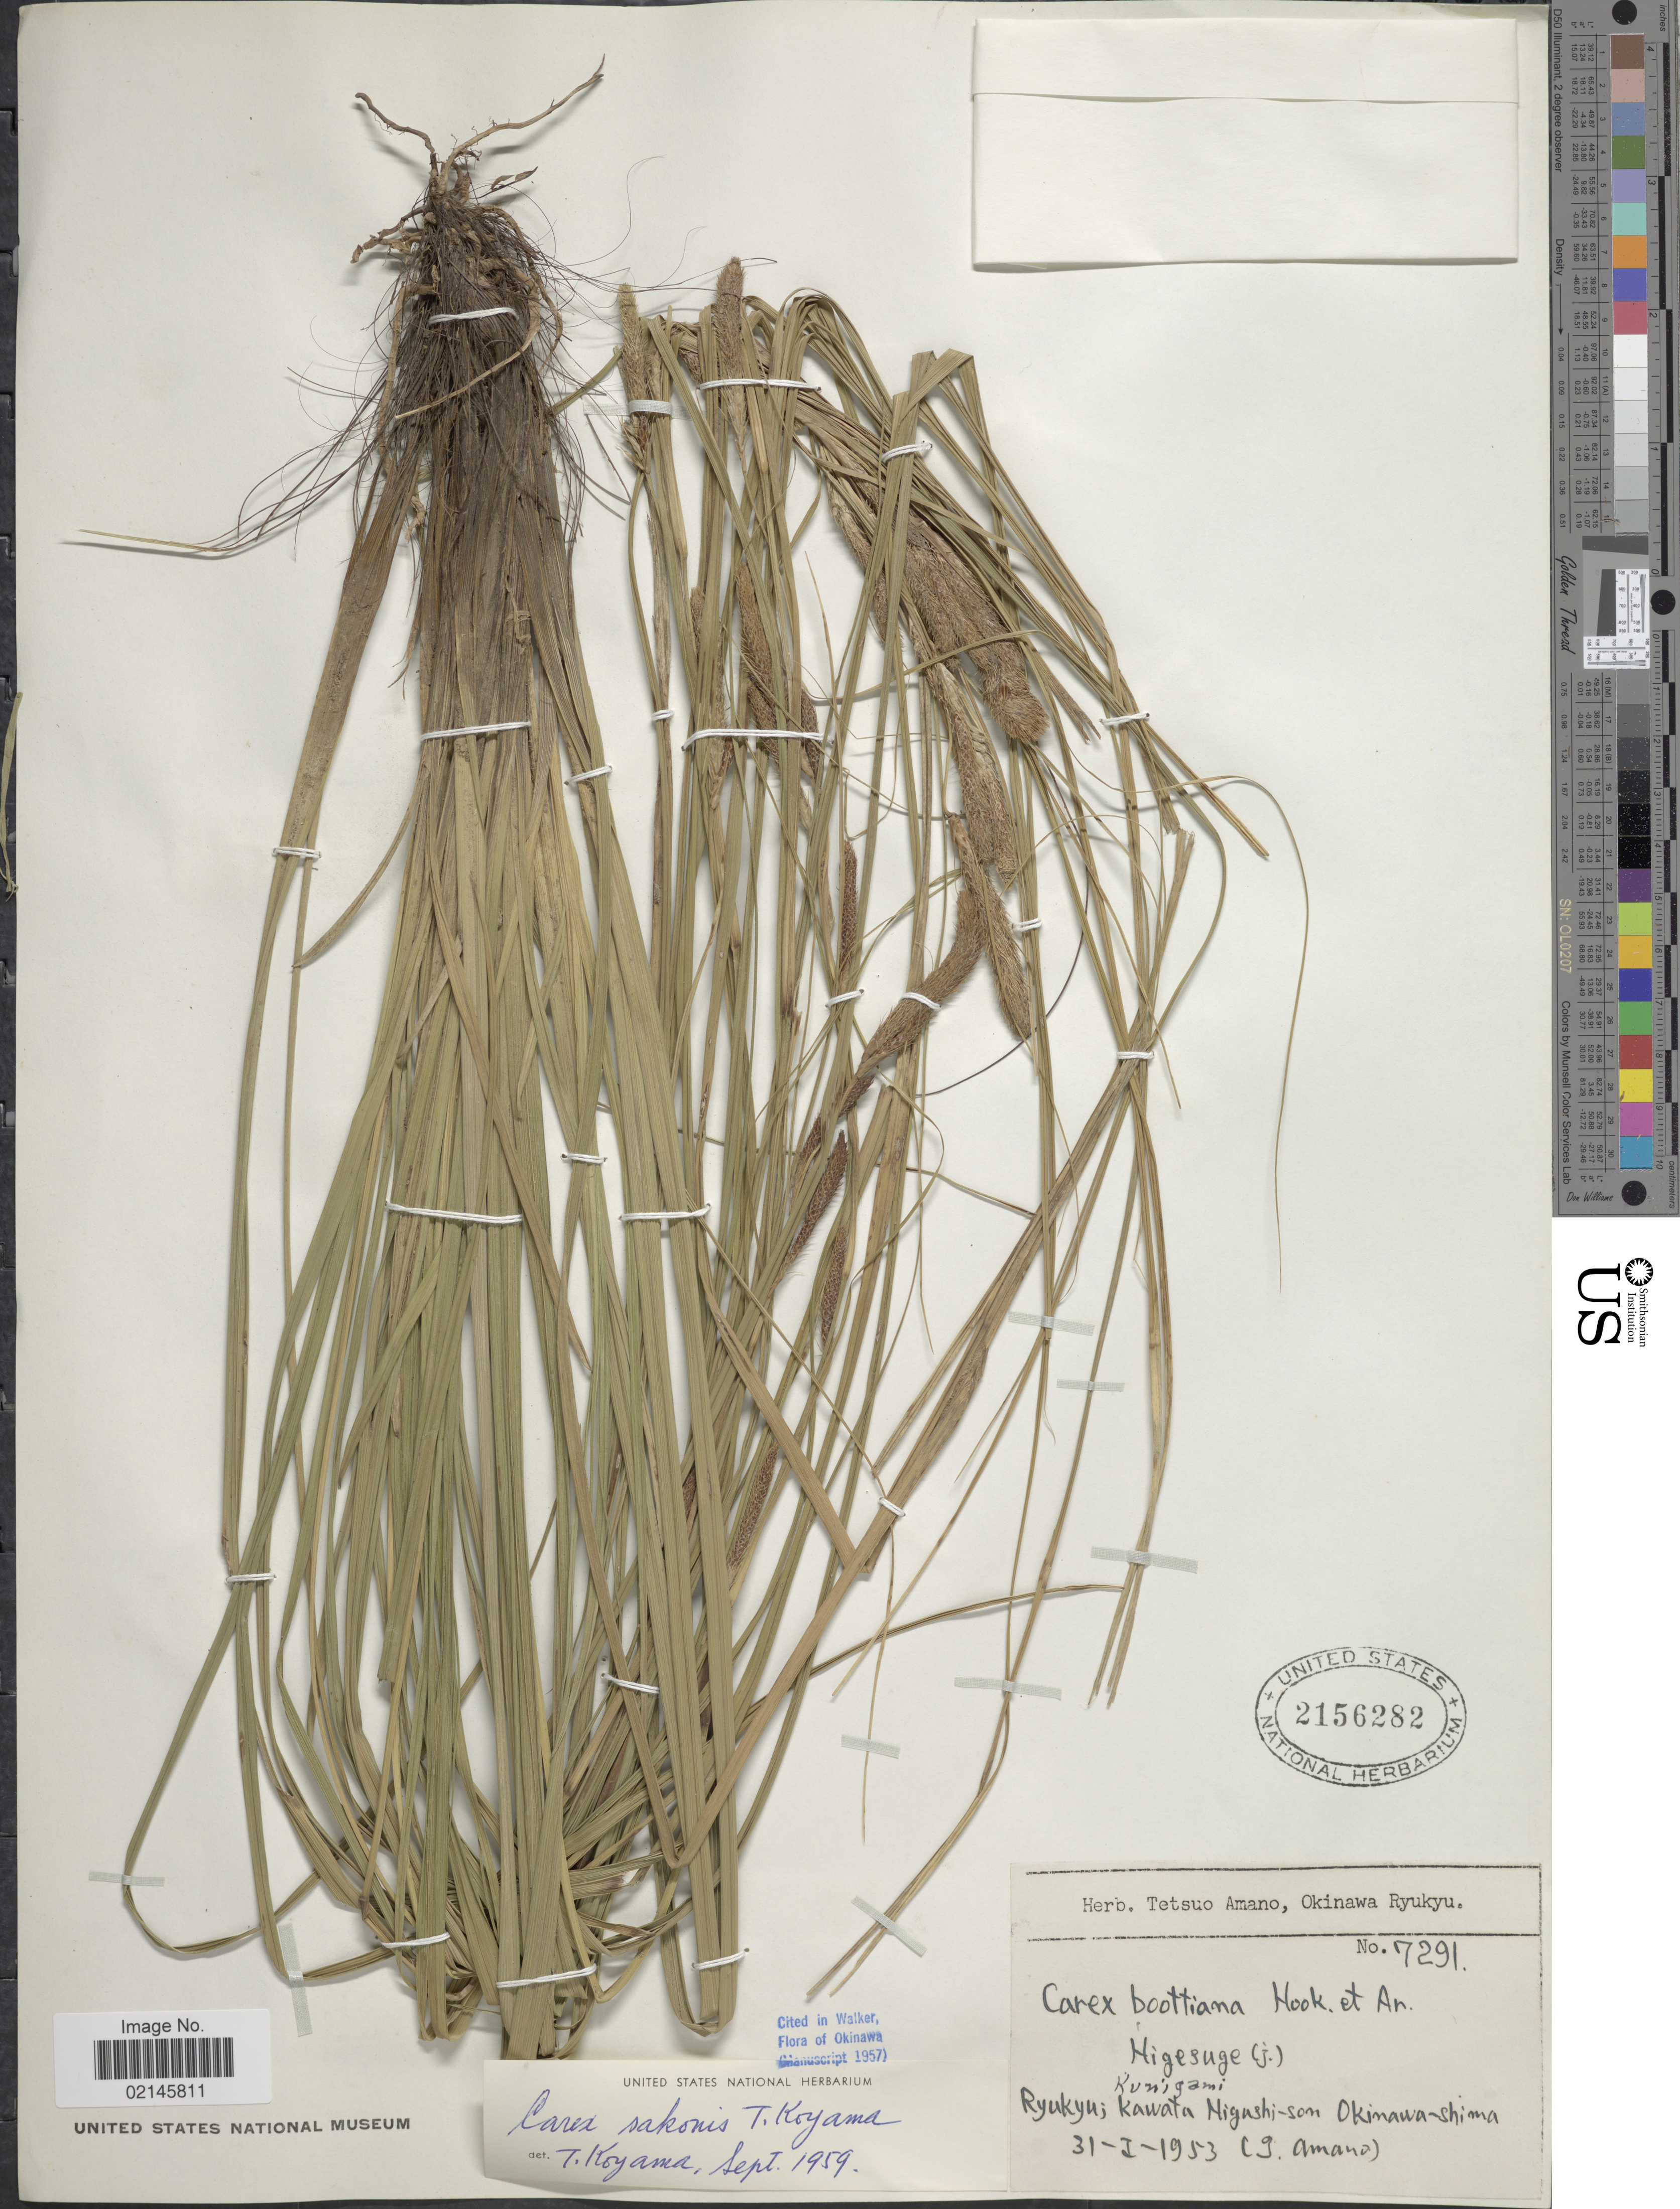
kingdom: Plantae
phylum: Tracheophyta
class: Liliopsida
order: Poales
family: Cyperaceae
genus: Carex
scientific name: Carex wahuensis subsp. sakonis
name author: (T. Koyama) X.F. Jin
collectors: T. Amano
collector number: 7291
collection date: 1953-01-31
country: Japan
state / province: Okinawa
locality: Ryukyu; Kawata Nigushi-son Okinawa-shima. Kunigami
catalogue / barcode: US 2156282